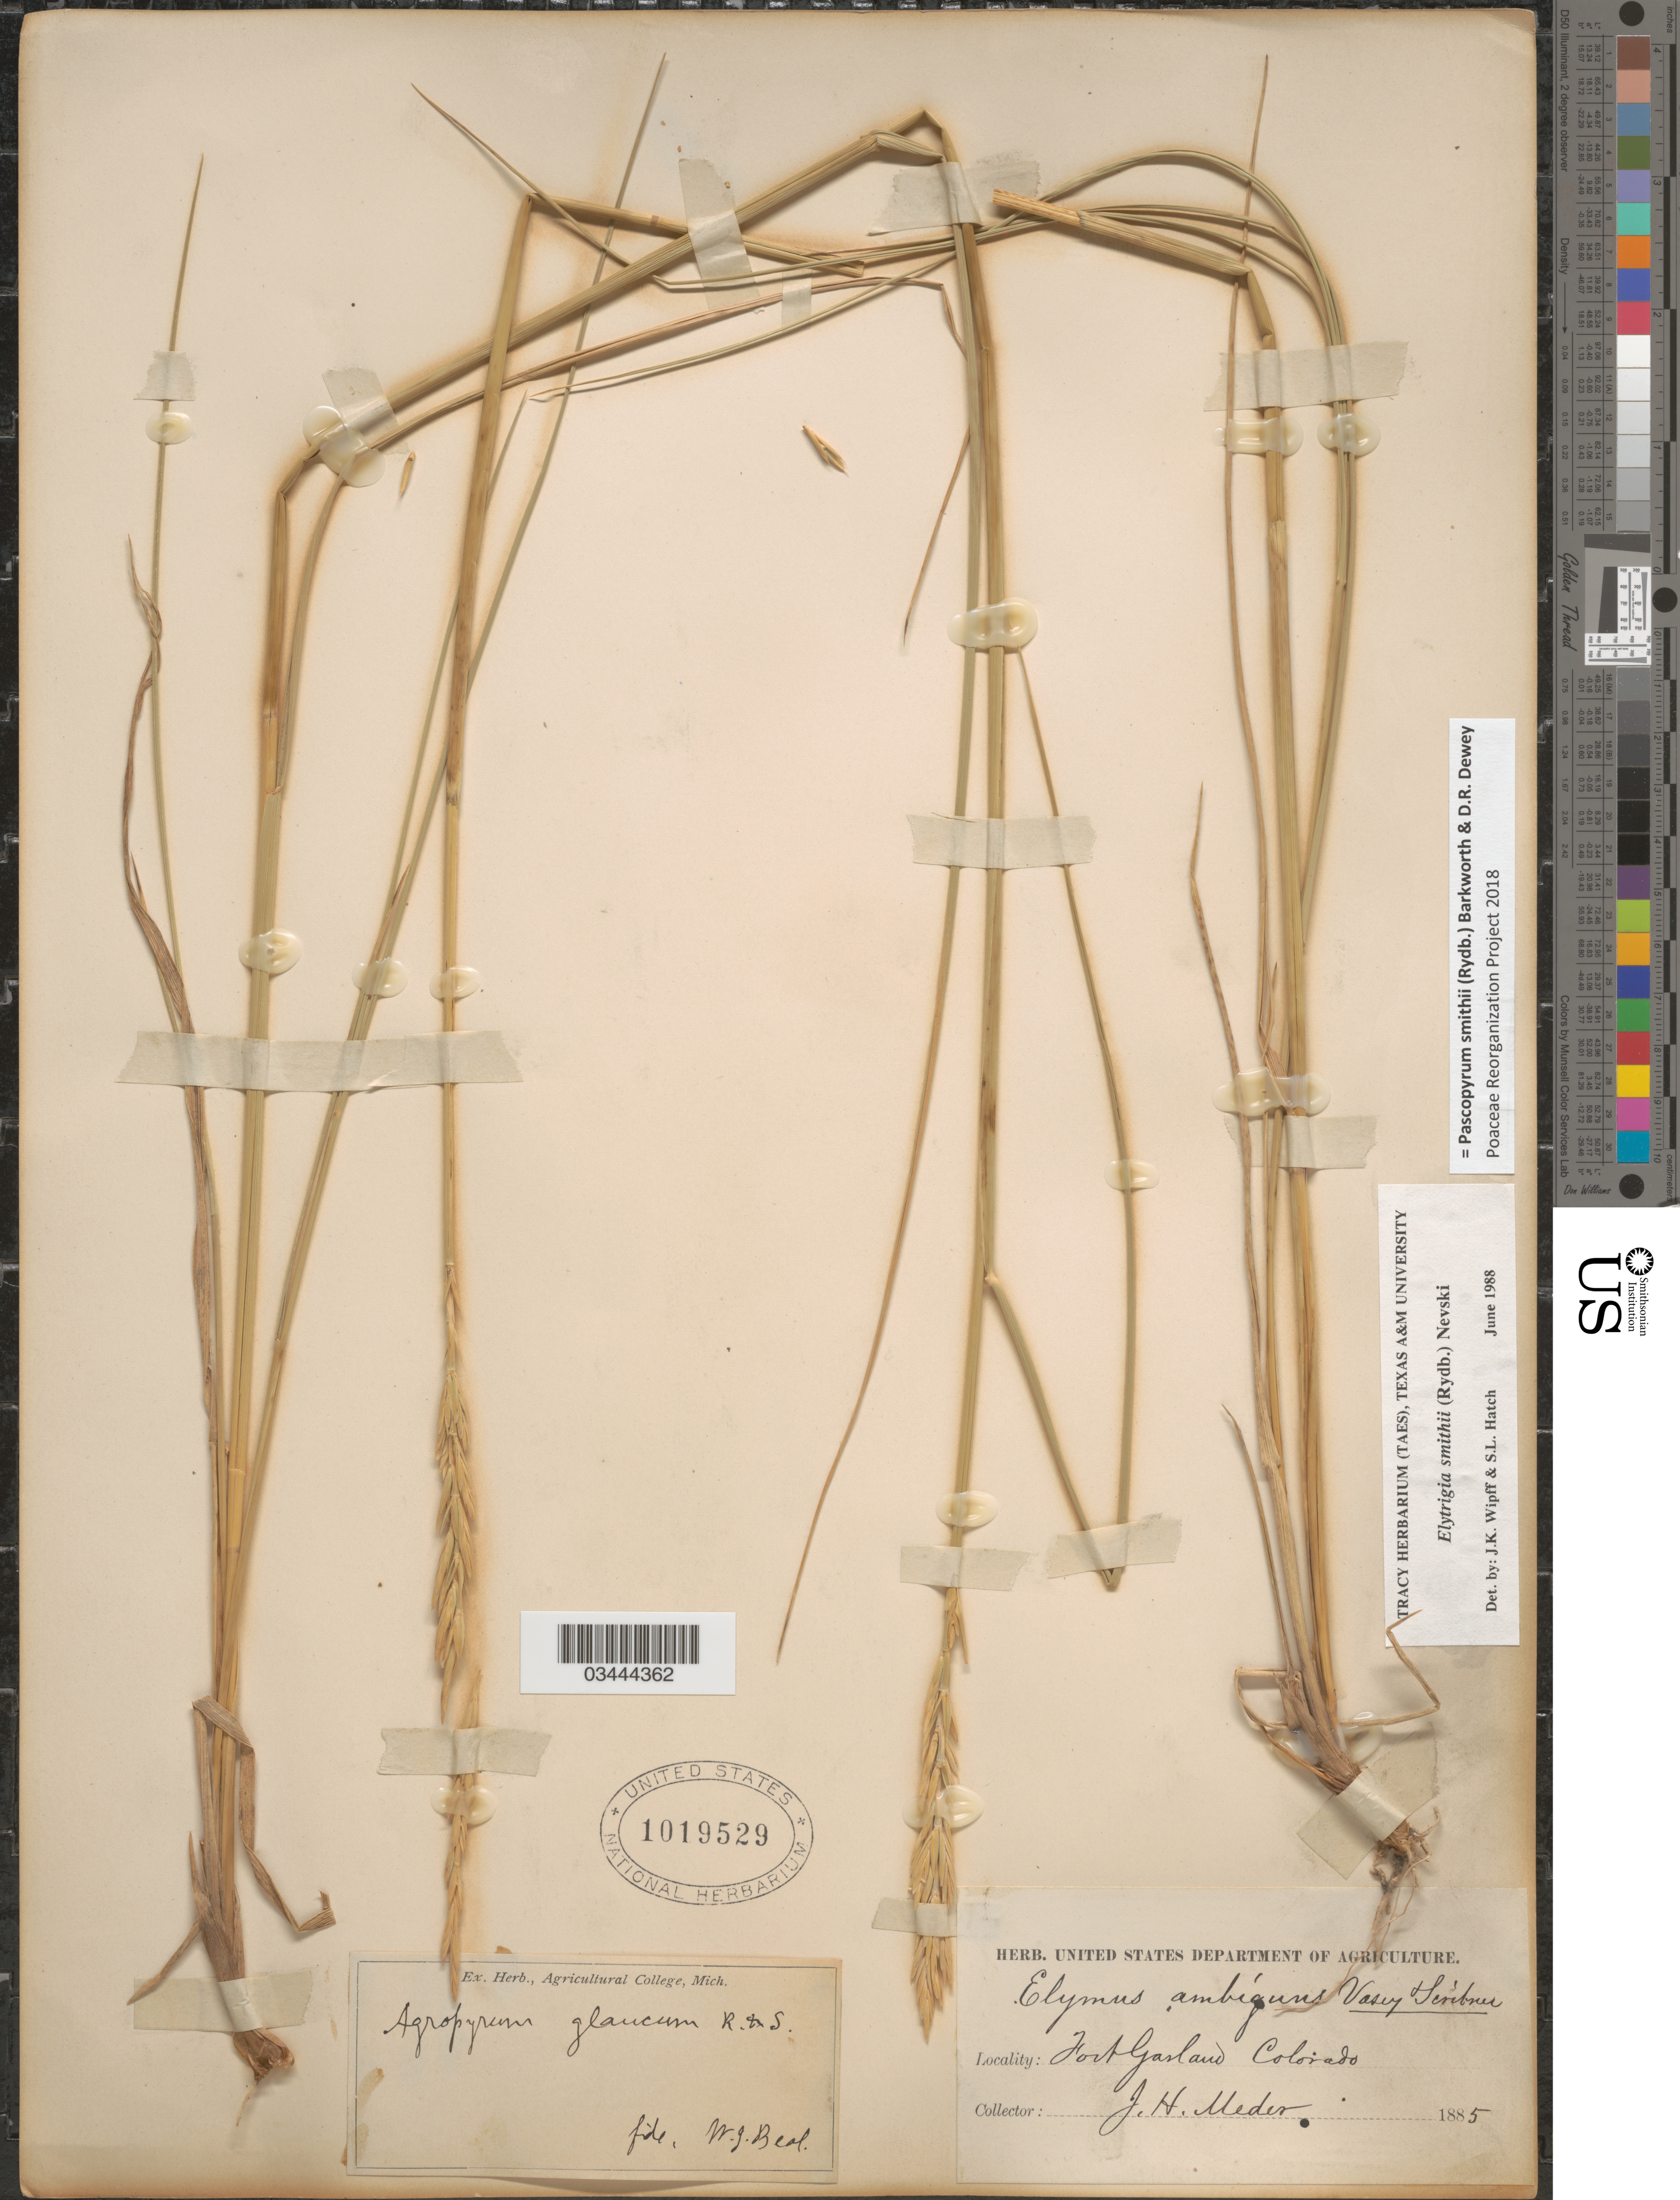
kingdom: Plantae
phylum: Tracheophyta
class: Liliopsida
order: Poales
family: Poaceae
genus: Pascopyrum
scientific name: Pascopyrum smithii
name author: (Rydb.) Barkworth & Dewey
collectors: J. Meder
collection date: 1885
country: United States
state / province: Colorado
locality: Fort Garland.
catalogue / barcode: US 1019529